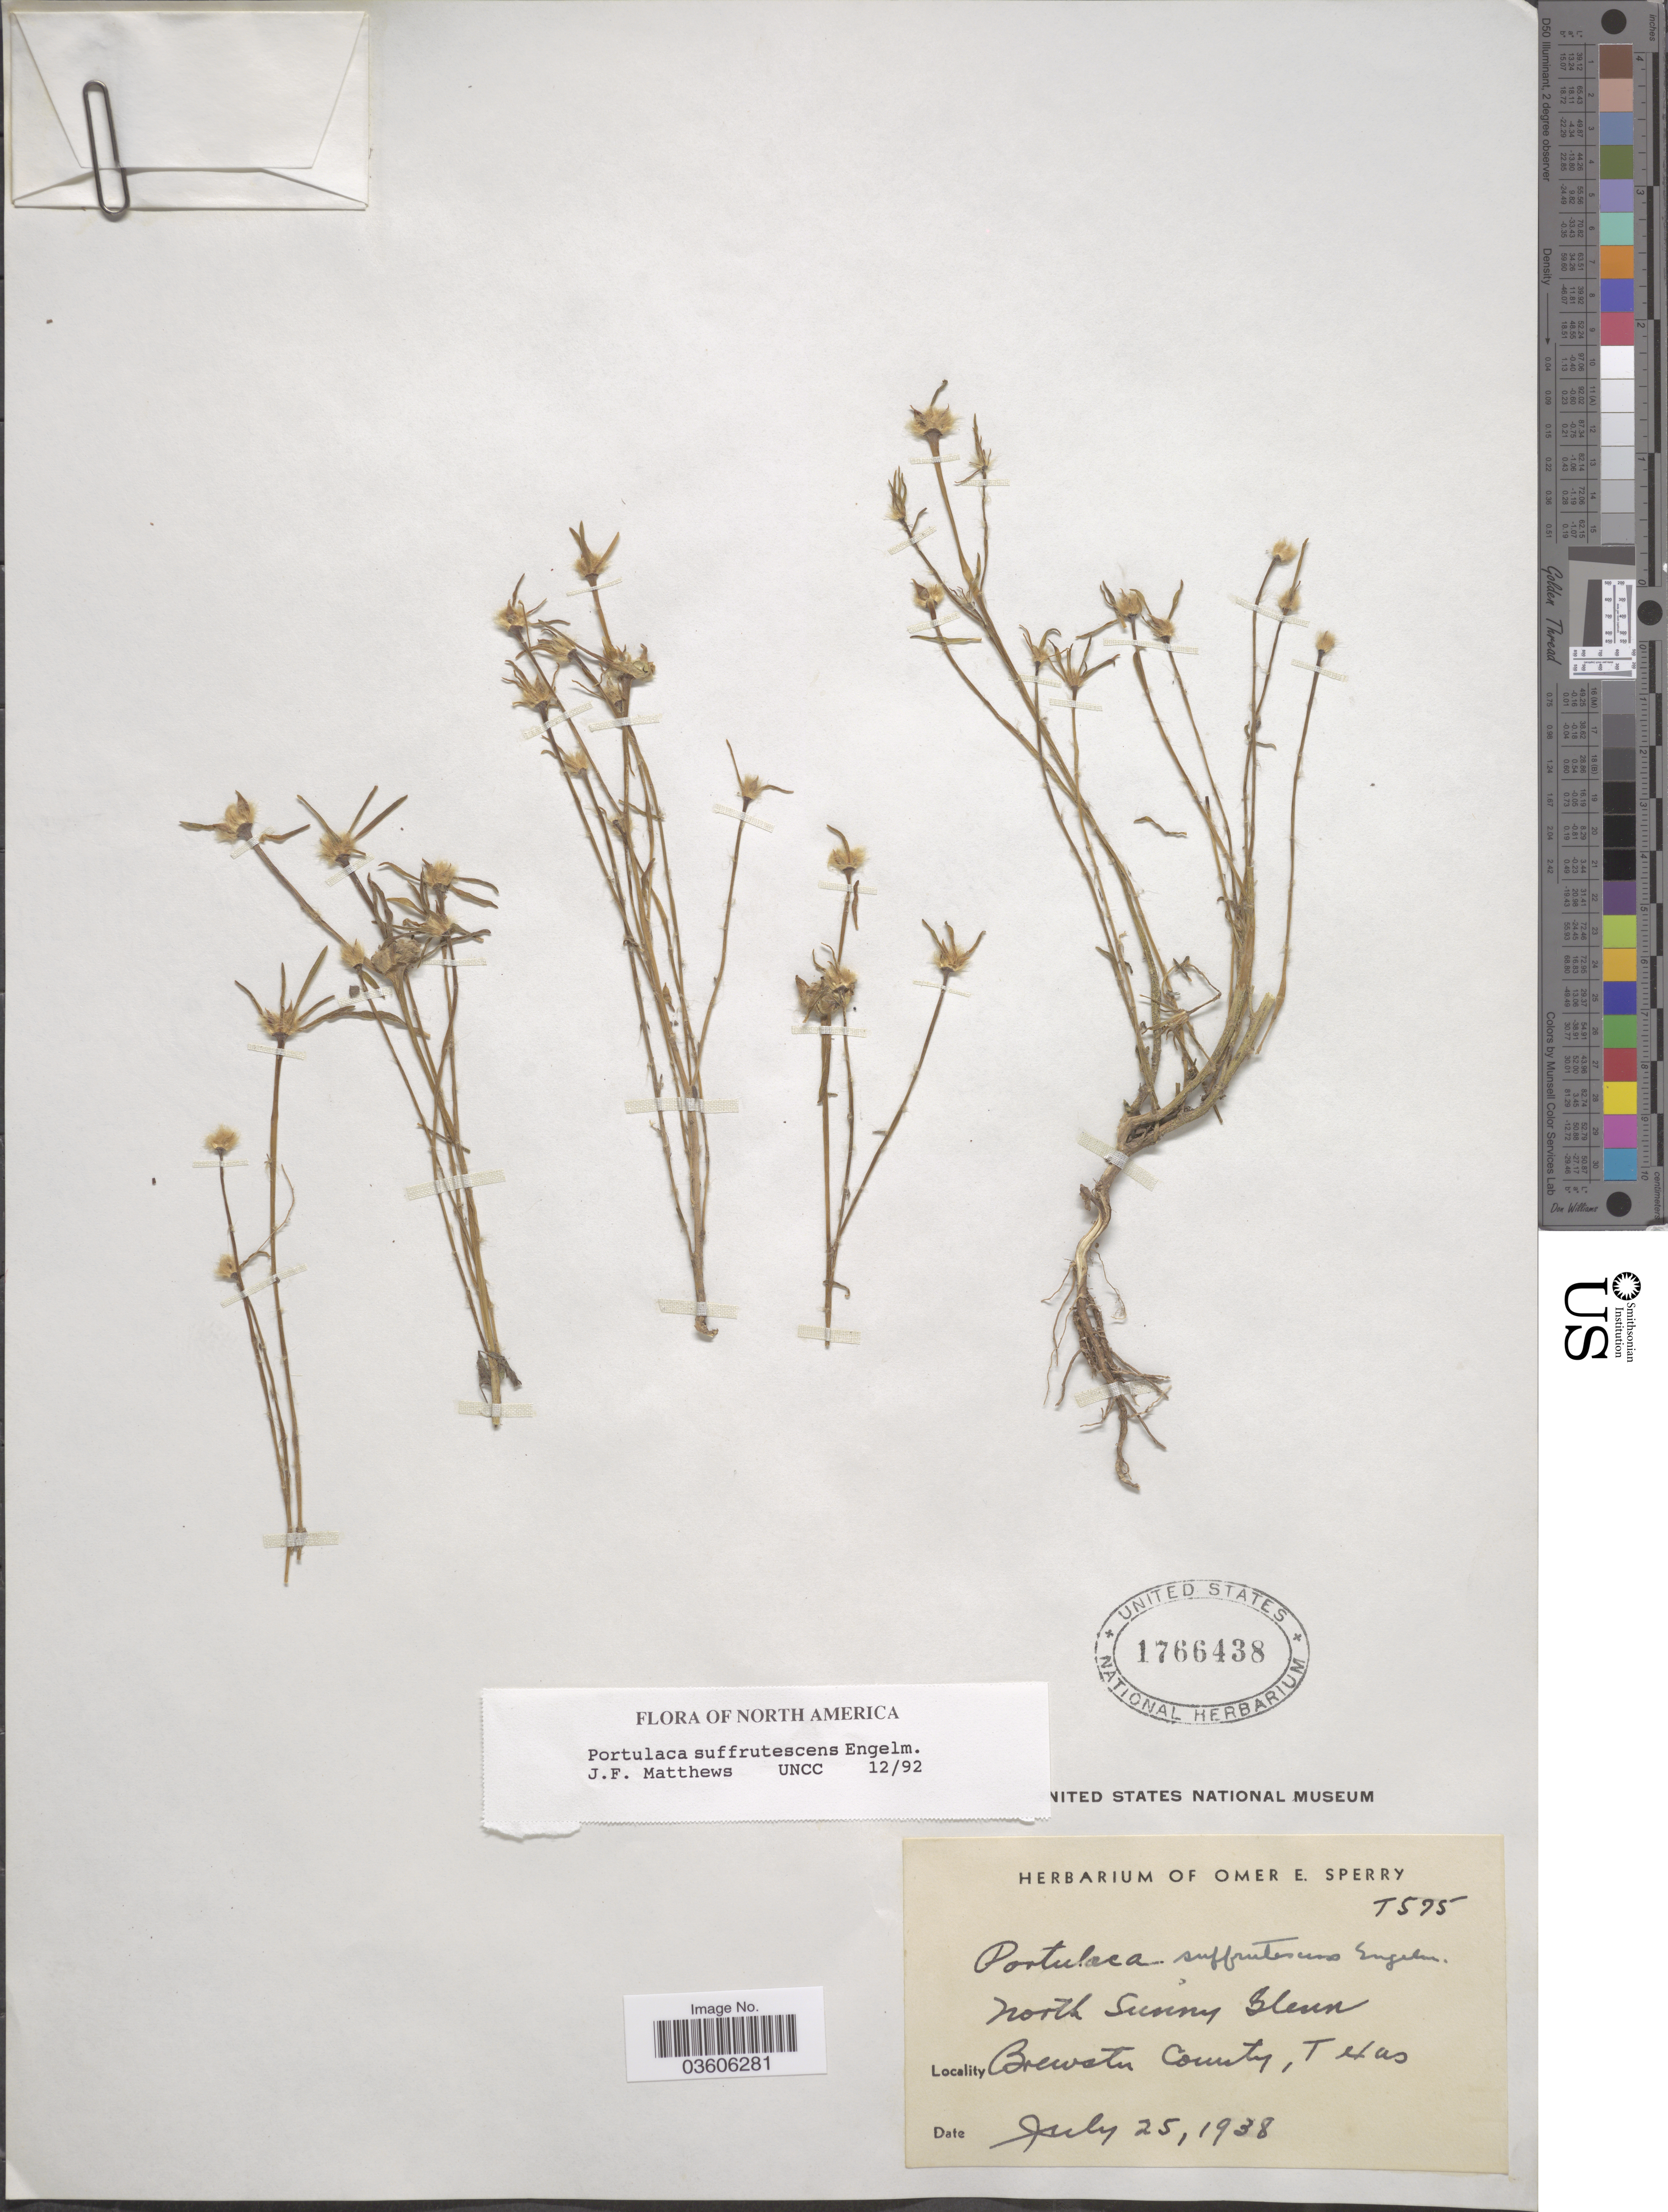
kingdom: Plantae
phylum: Tracheophyta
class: Magnoliopsida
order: Caryophyllales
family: Portulacaceae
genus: Portulaca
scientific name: Portulaca suffrutescens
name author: Engelm.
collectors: ex. herb. Omer E. Sperry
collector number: T575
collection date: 1938-07-25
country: United States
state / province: Texas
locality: North Sunny Glen. Brewster County.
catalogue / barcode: US 1766438